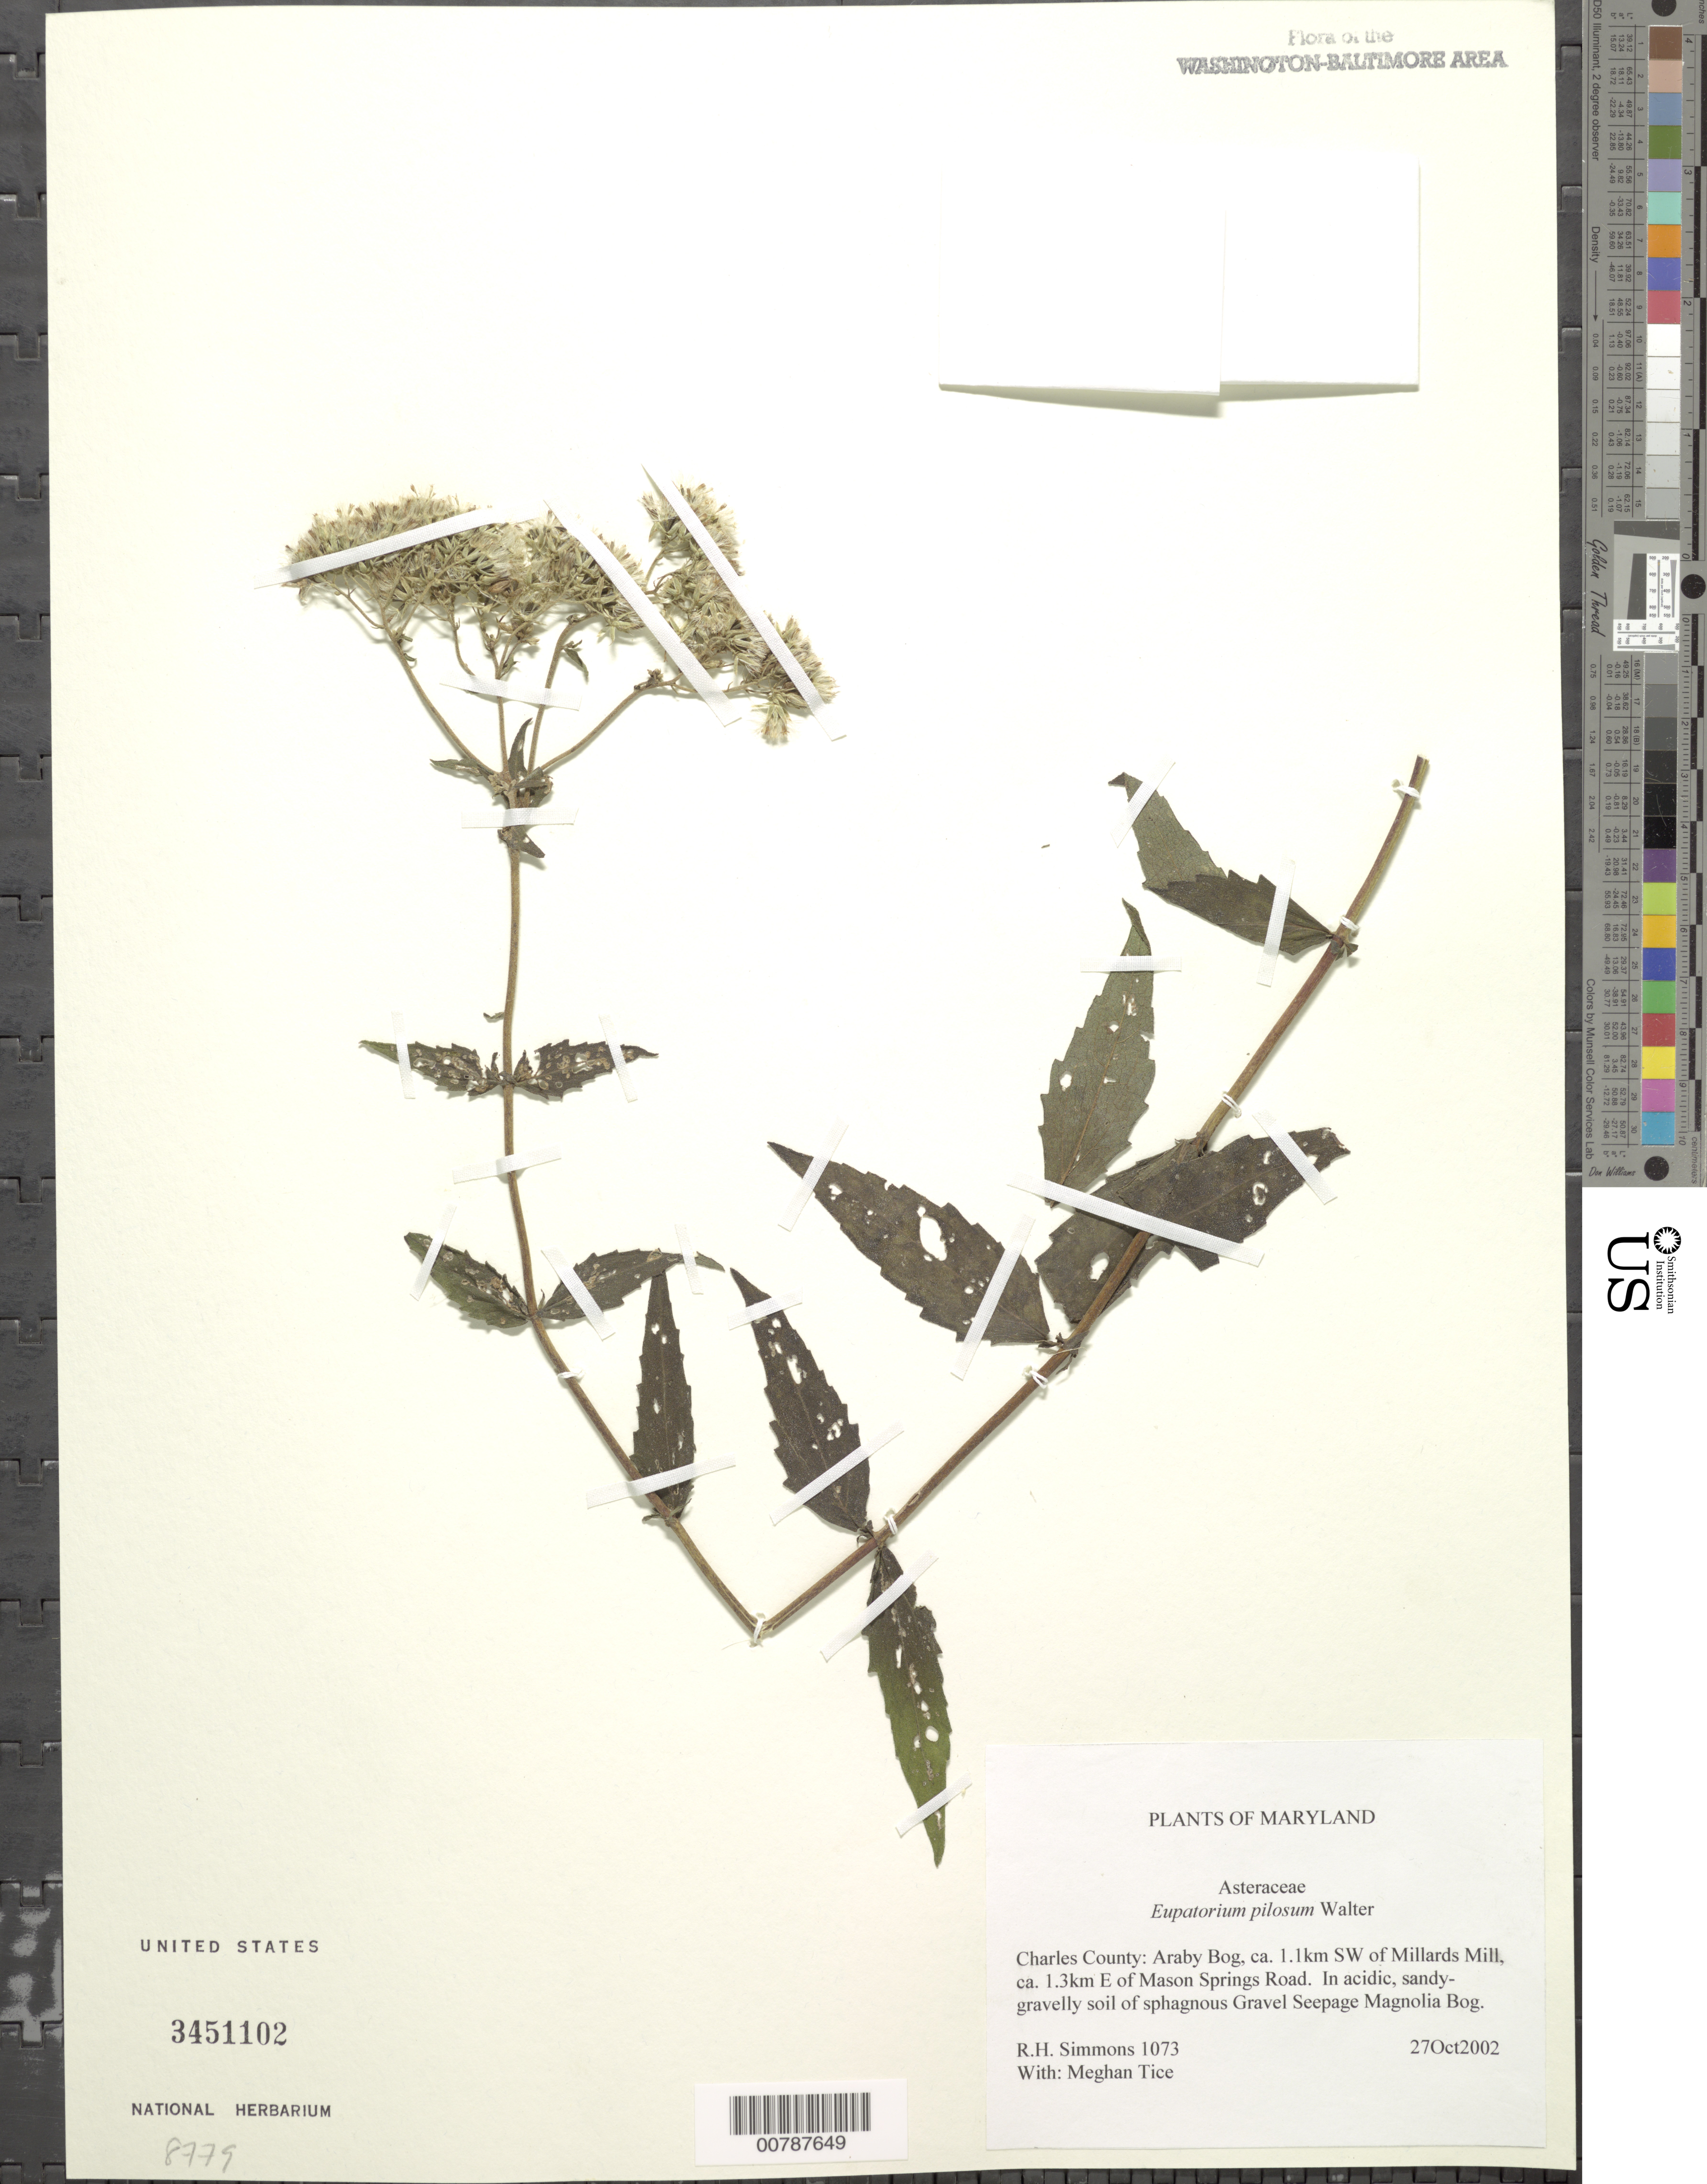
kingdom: Plantae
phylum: Tracheophyta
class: Magnoliopsida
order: Asterales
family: Asteraceae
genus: Eupatorium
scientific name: Eupatorium pilosum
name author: Walter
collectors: R. H. Simmons & M. Tice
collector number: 1073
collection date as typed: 27 Oct 2002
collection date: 2002-10-27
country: United States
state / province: Maryland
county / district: Charles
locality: Araby Bog, ca. 1.1 km SW of Millards Mill, ca. 1.3 km E of Masons Springs Road.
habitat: In acidic, sandy-gravelly soil of sphagnous Gravel Seepage Magnolia Bog.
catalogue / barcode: US 3451102